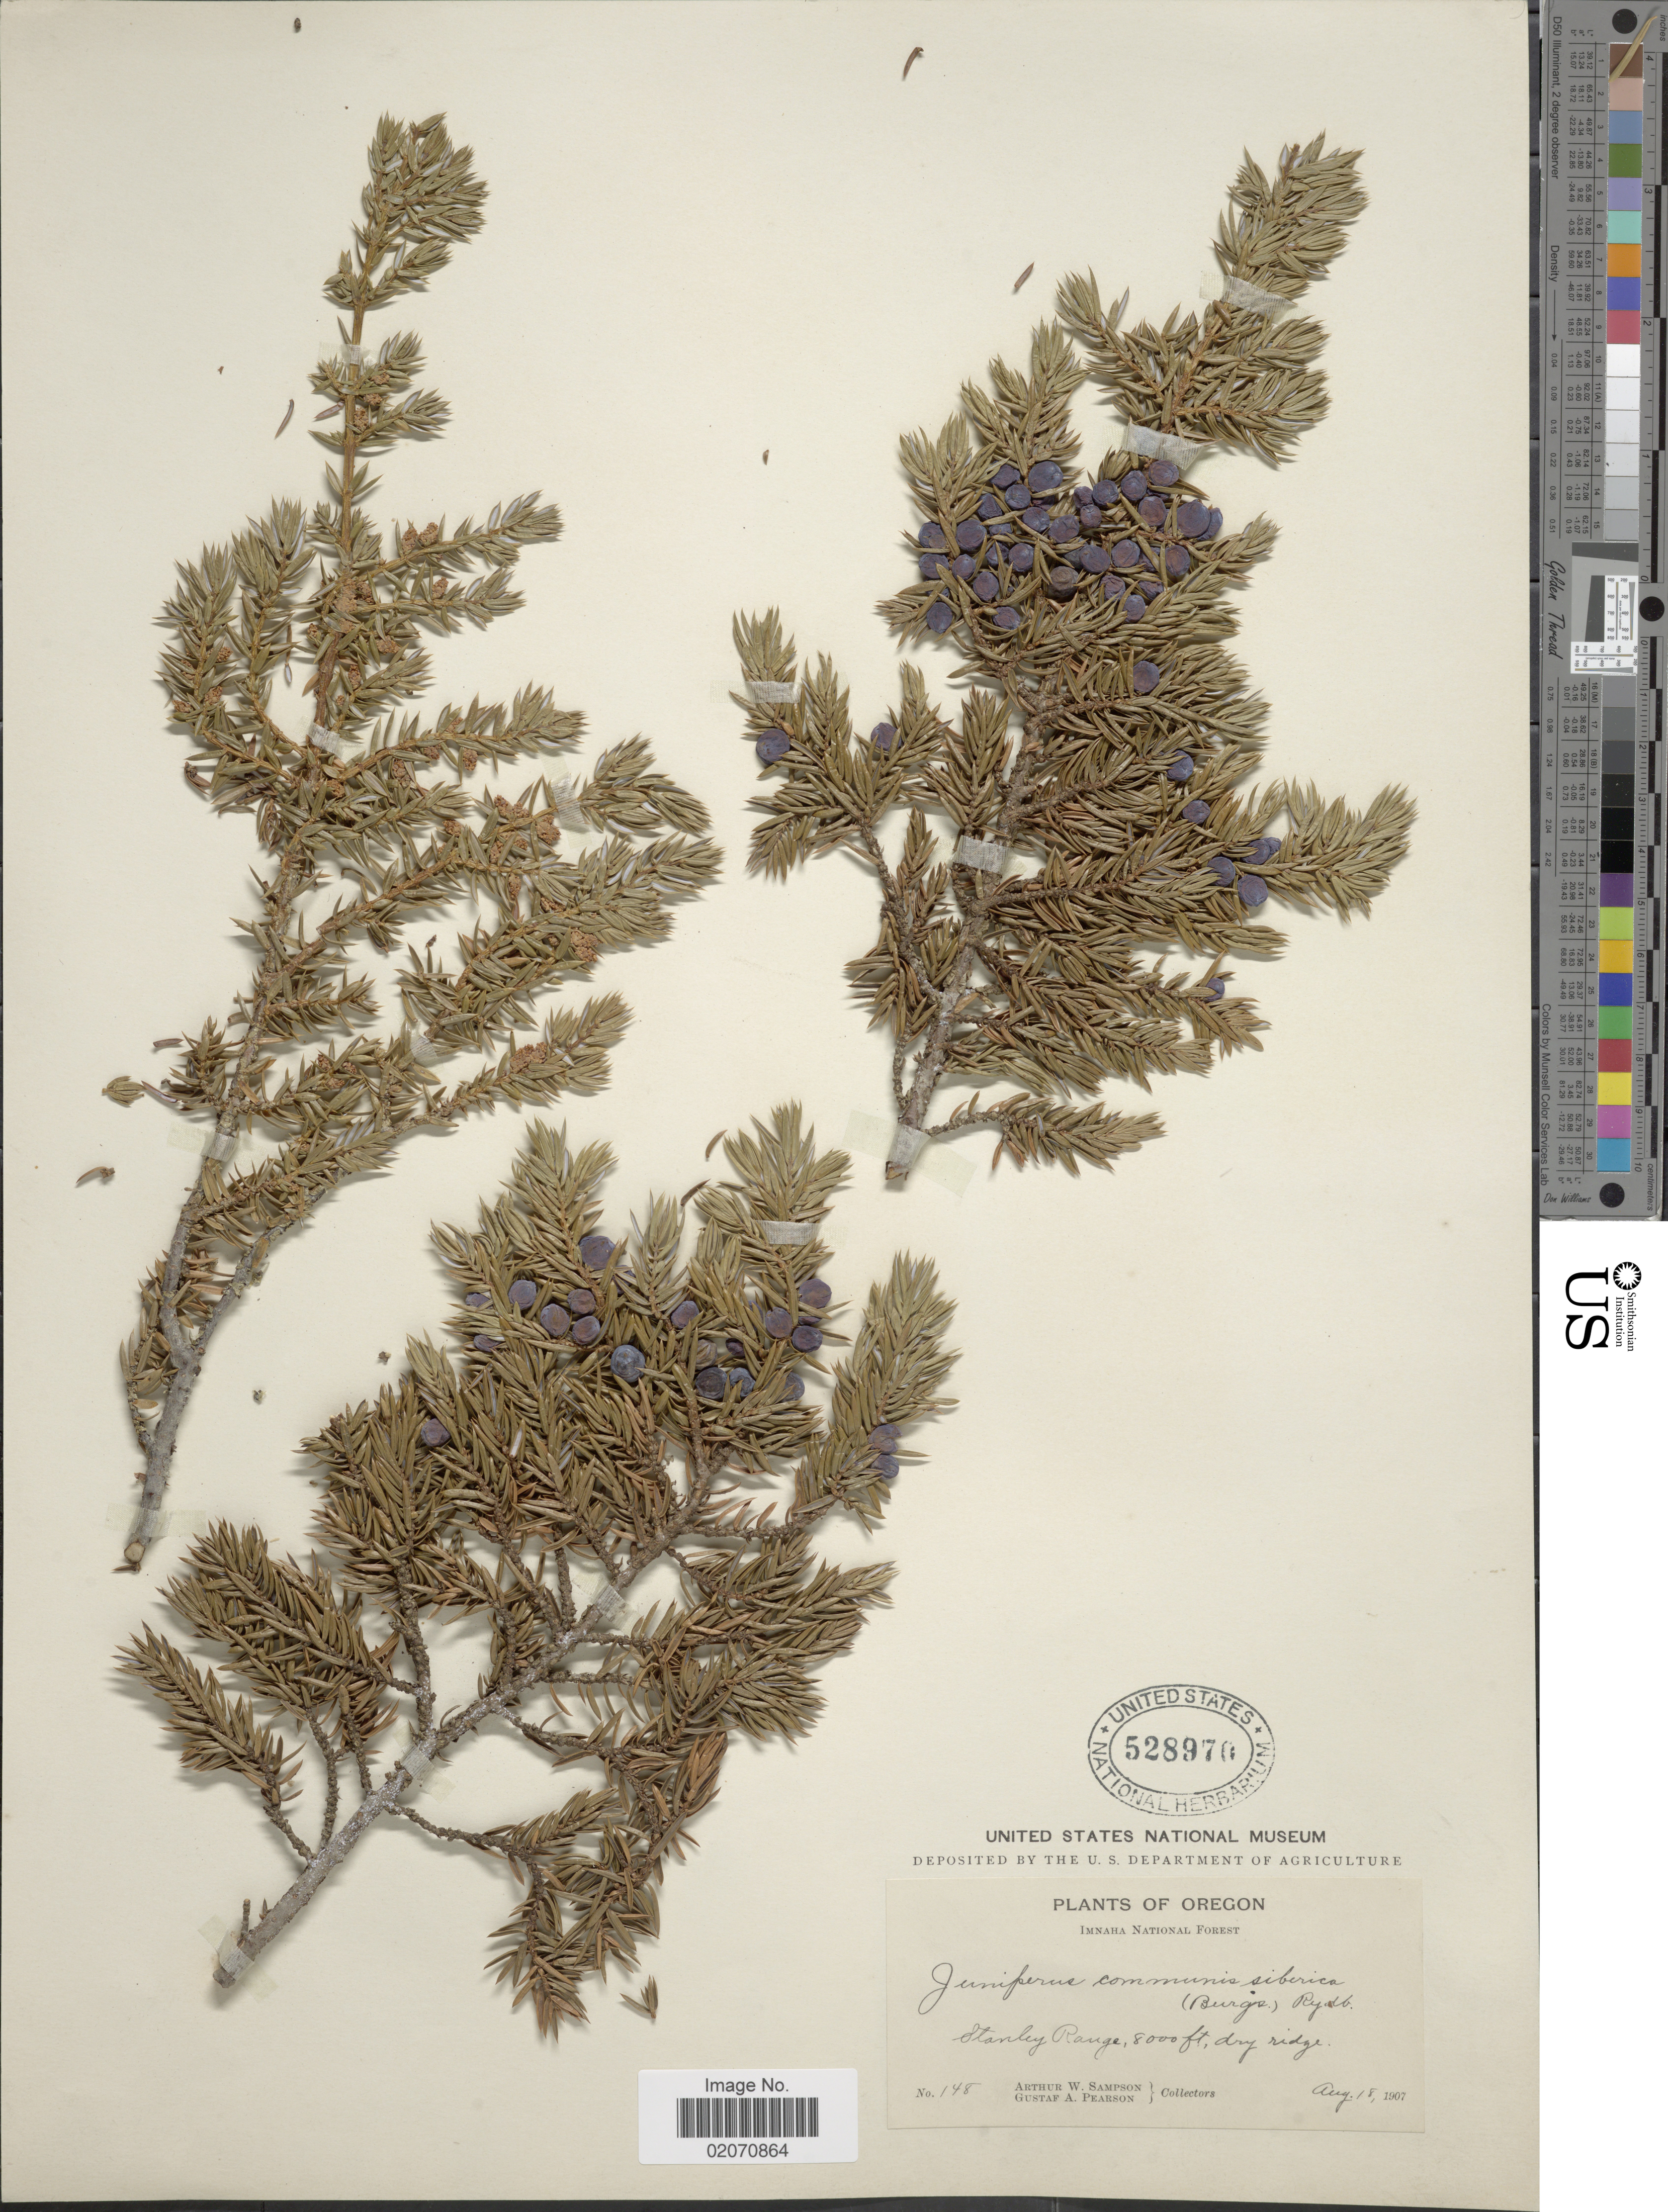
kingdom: Plantae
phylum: Tracheophyta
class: Pinopsida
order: Pinales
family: Cupressaceae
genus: Juniperus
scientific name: Juniperus communis subsp. nana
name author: (Willd.) Syme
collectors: A. Sampson & G. Pearson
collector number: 148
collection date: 1907-08-18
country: United States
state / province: Oregon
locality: Imnaha National Forest, Stanley Range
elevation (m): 2438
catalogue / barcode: US 528970